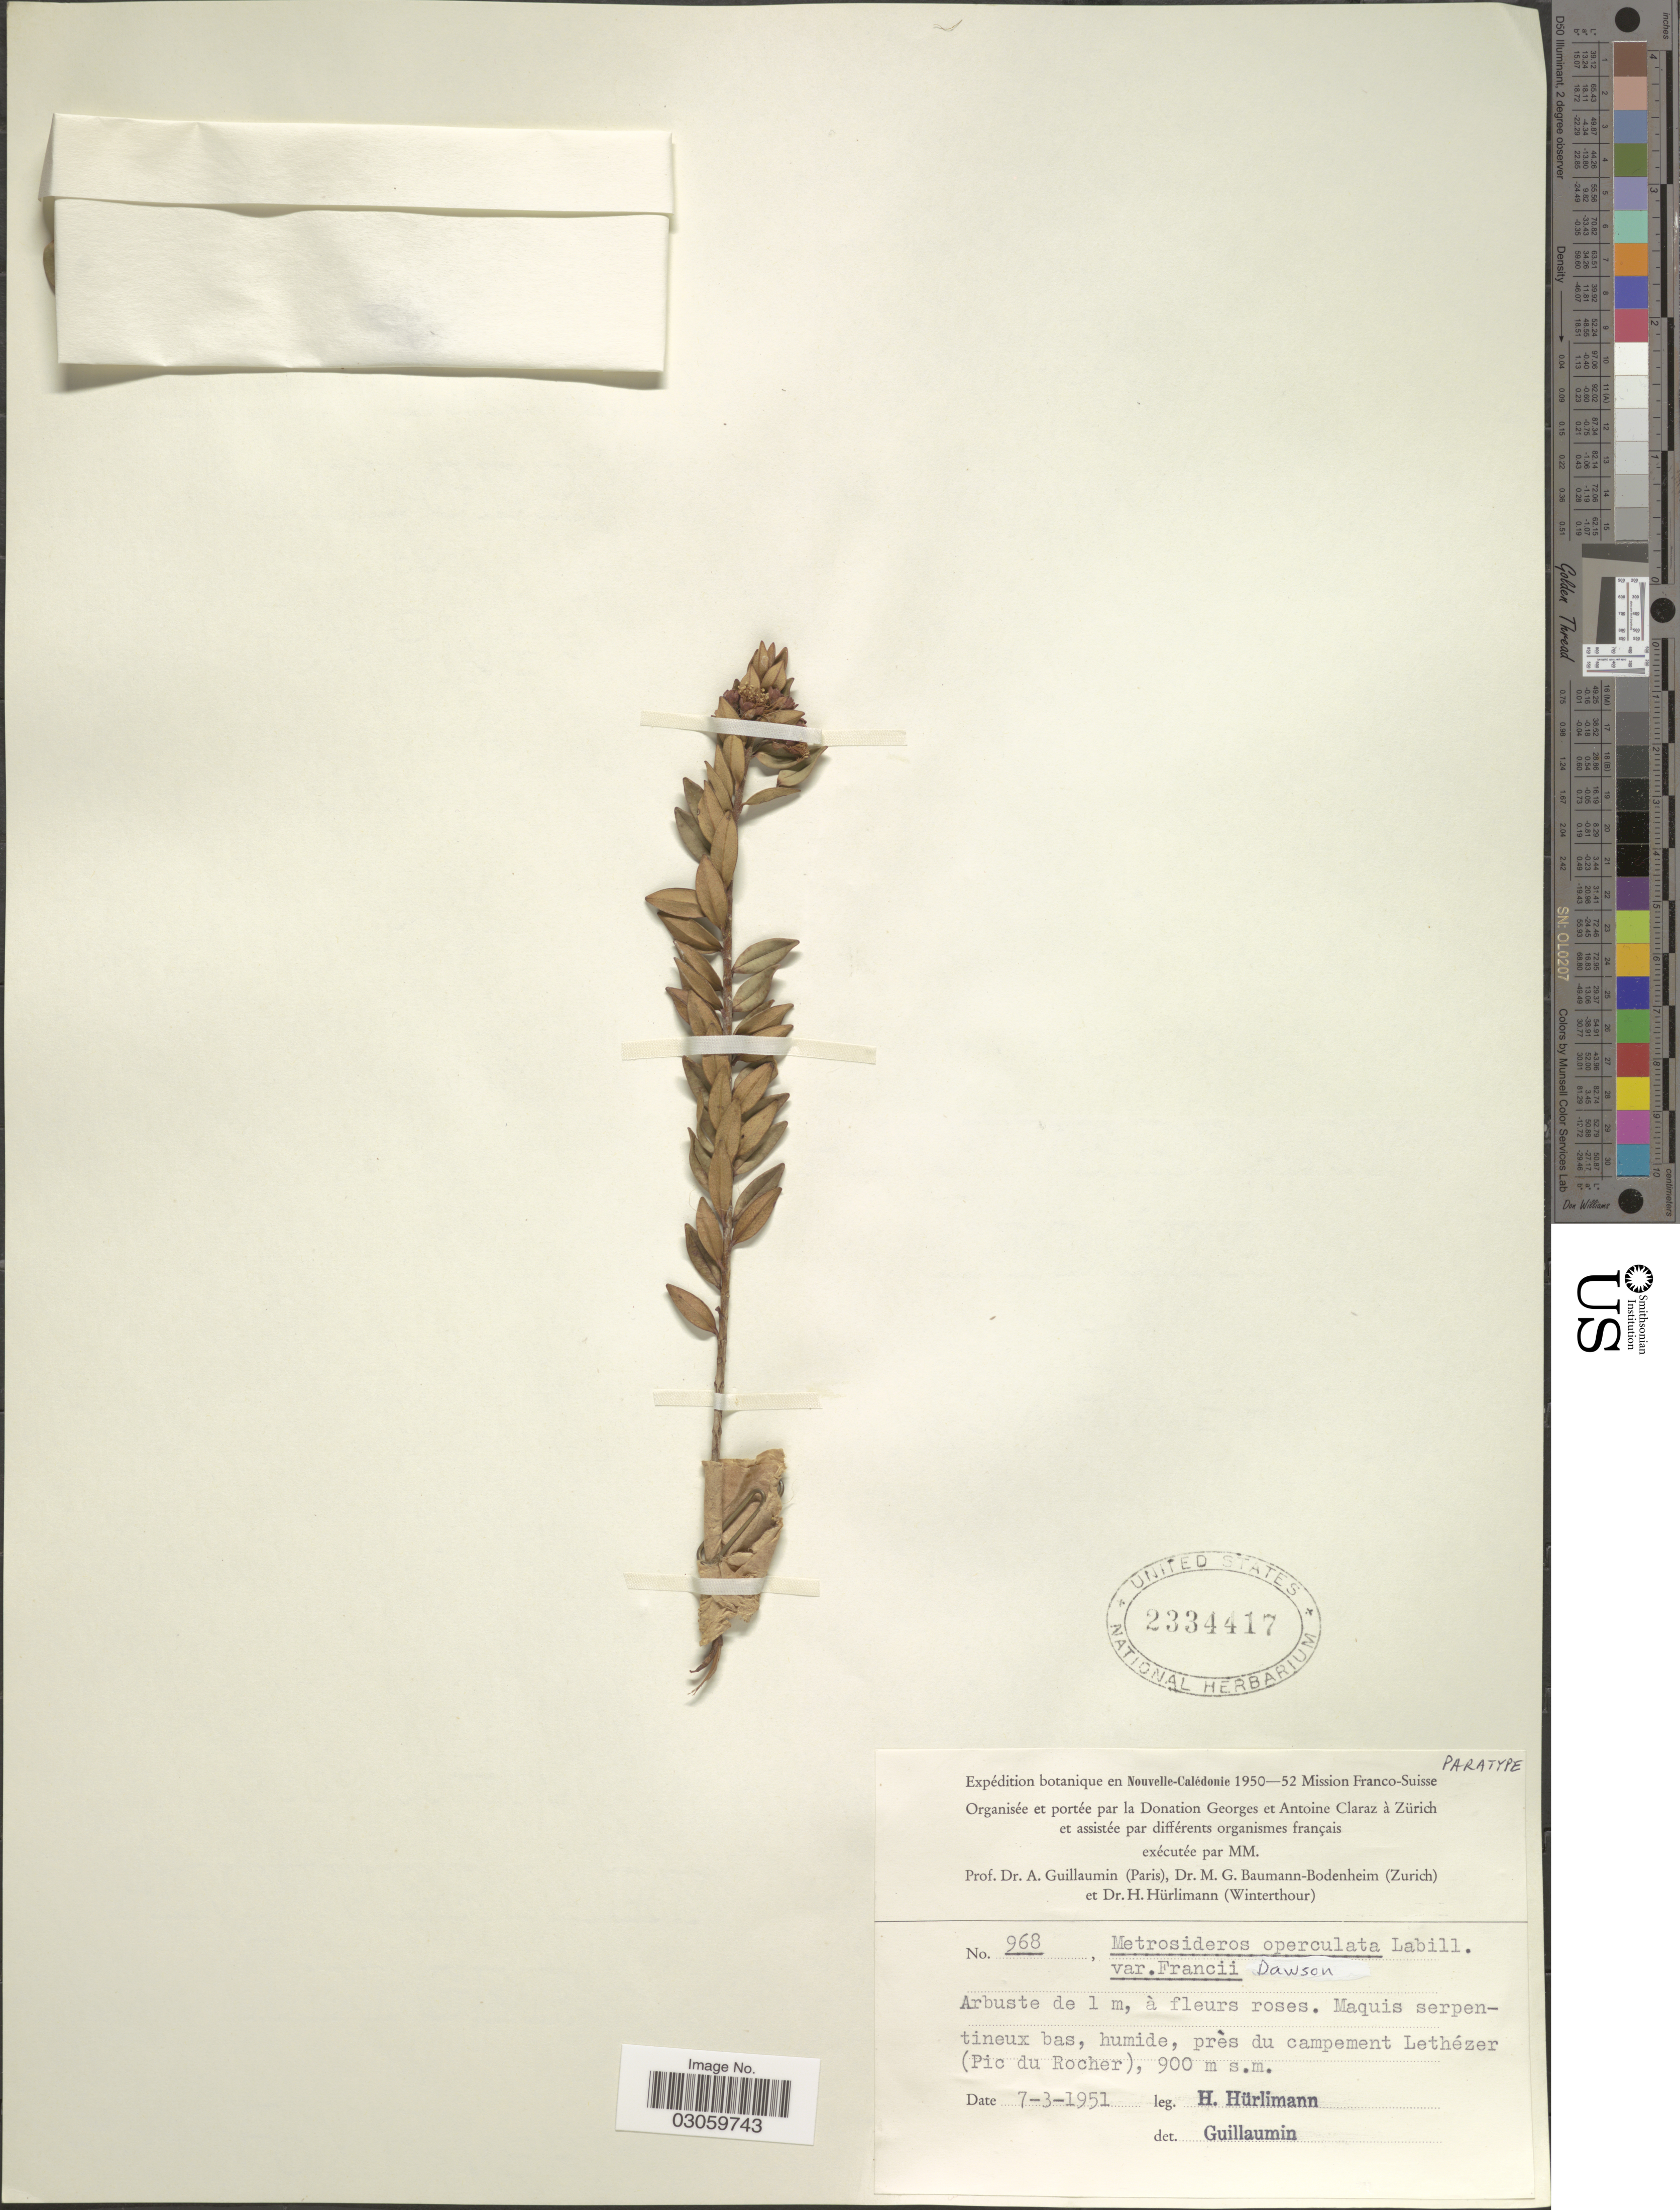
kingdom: Plantae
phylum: Tracheophyta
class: Magnoliopsida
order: Myrtales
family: Myrtaceae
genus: Metrosideros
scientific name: Metrosideros operculata var. francii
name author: J.W. Dawson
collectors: H. Hürlimann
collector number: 968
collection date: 1951-03-07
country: New Caledonia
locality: Nouvelle-Calédonie. Maquis serpentineux bas, humide, près du campament Lethézer (Pic du Rocher).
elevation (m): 900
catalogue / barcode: US 2334417